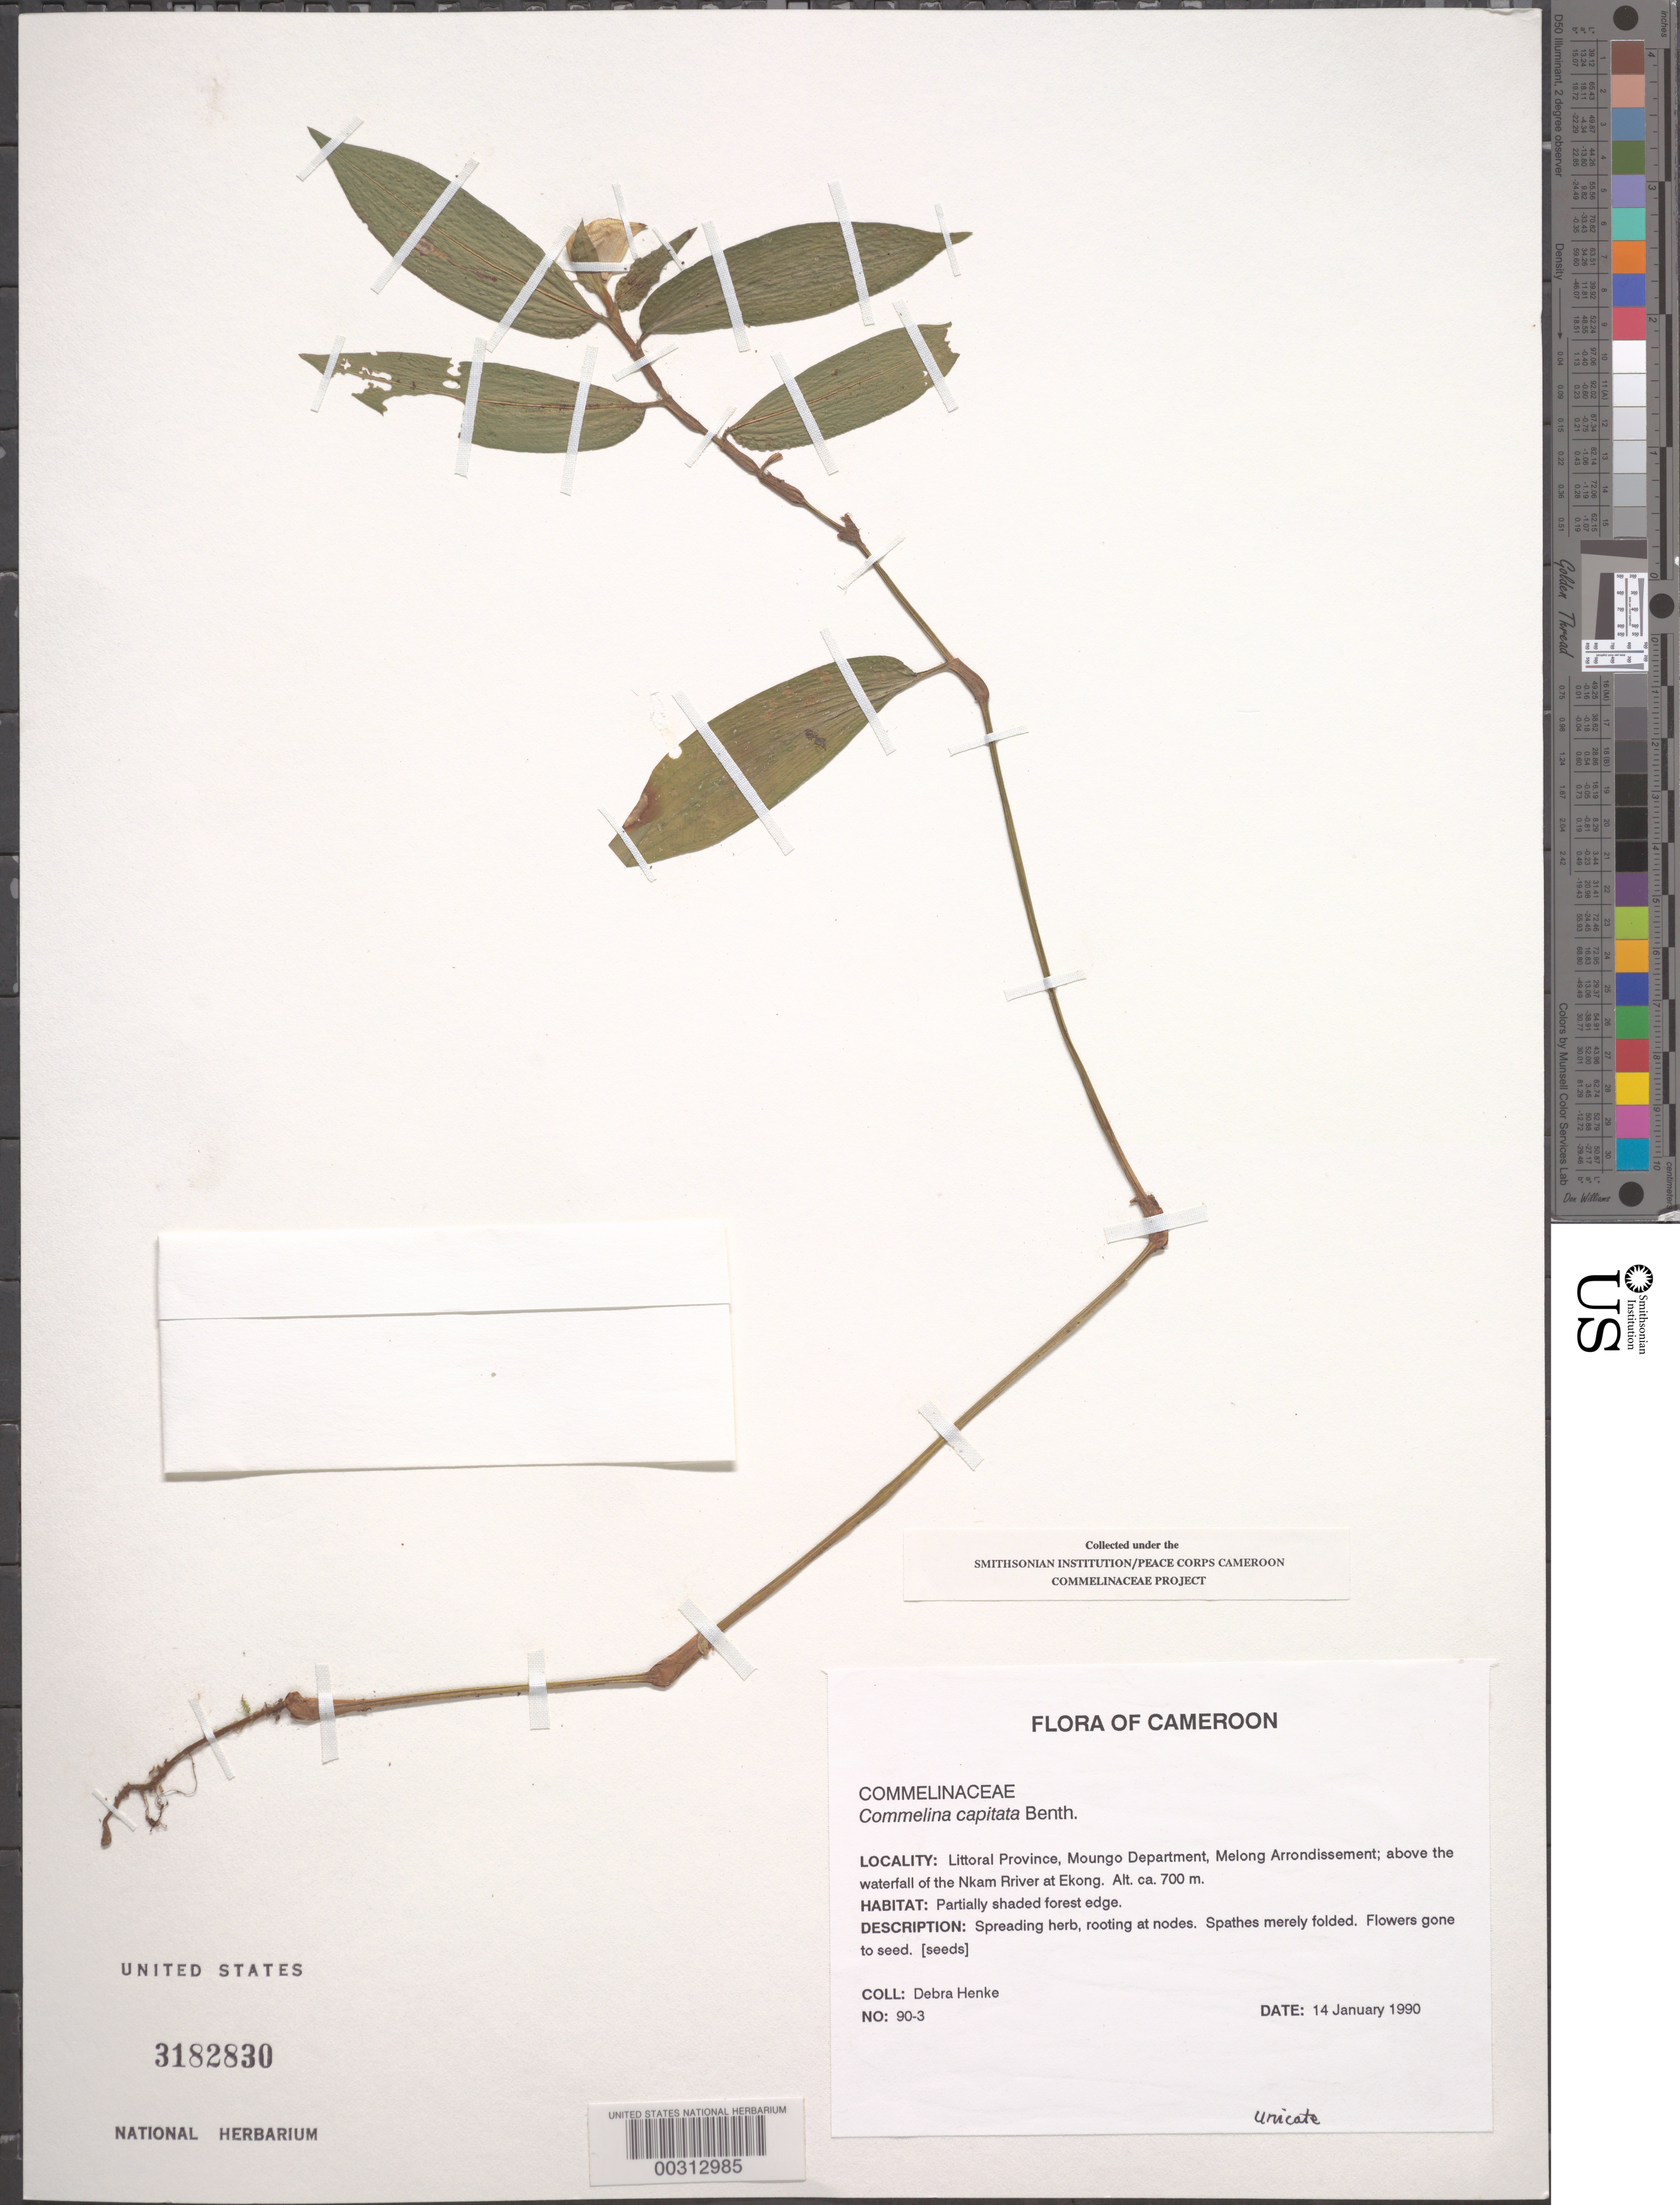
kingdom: Plantae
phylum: Tracheophyta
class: Liliopsida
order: Commelinales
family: Commelinaceae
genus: Commelina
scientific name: Commelina capitata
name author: Benth.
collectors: D. Henke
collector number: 90-3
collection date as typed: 14 Jan 1990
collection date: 1990-01-14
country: Cameroon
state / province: Littoral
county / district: Mungo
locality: Melong arrondissement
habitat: Partially shaded forest edge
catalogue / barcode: US 3182830